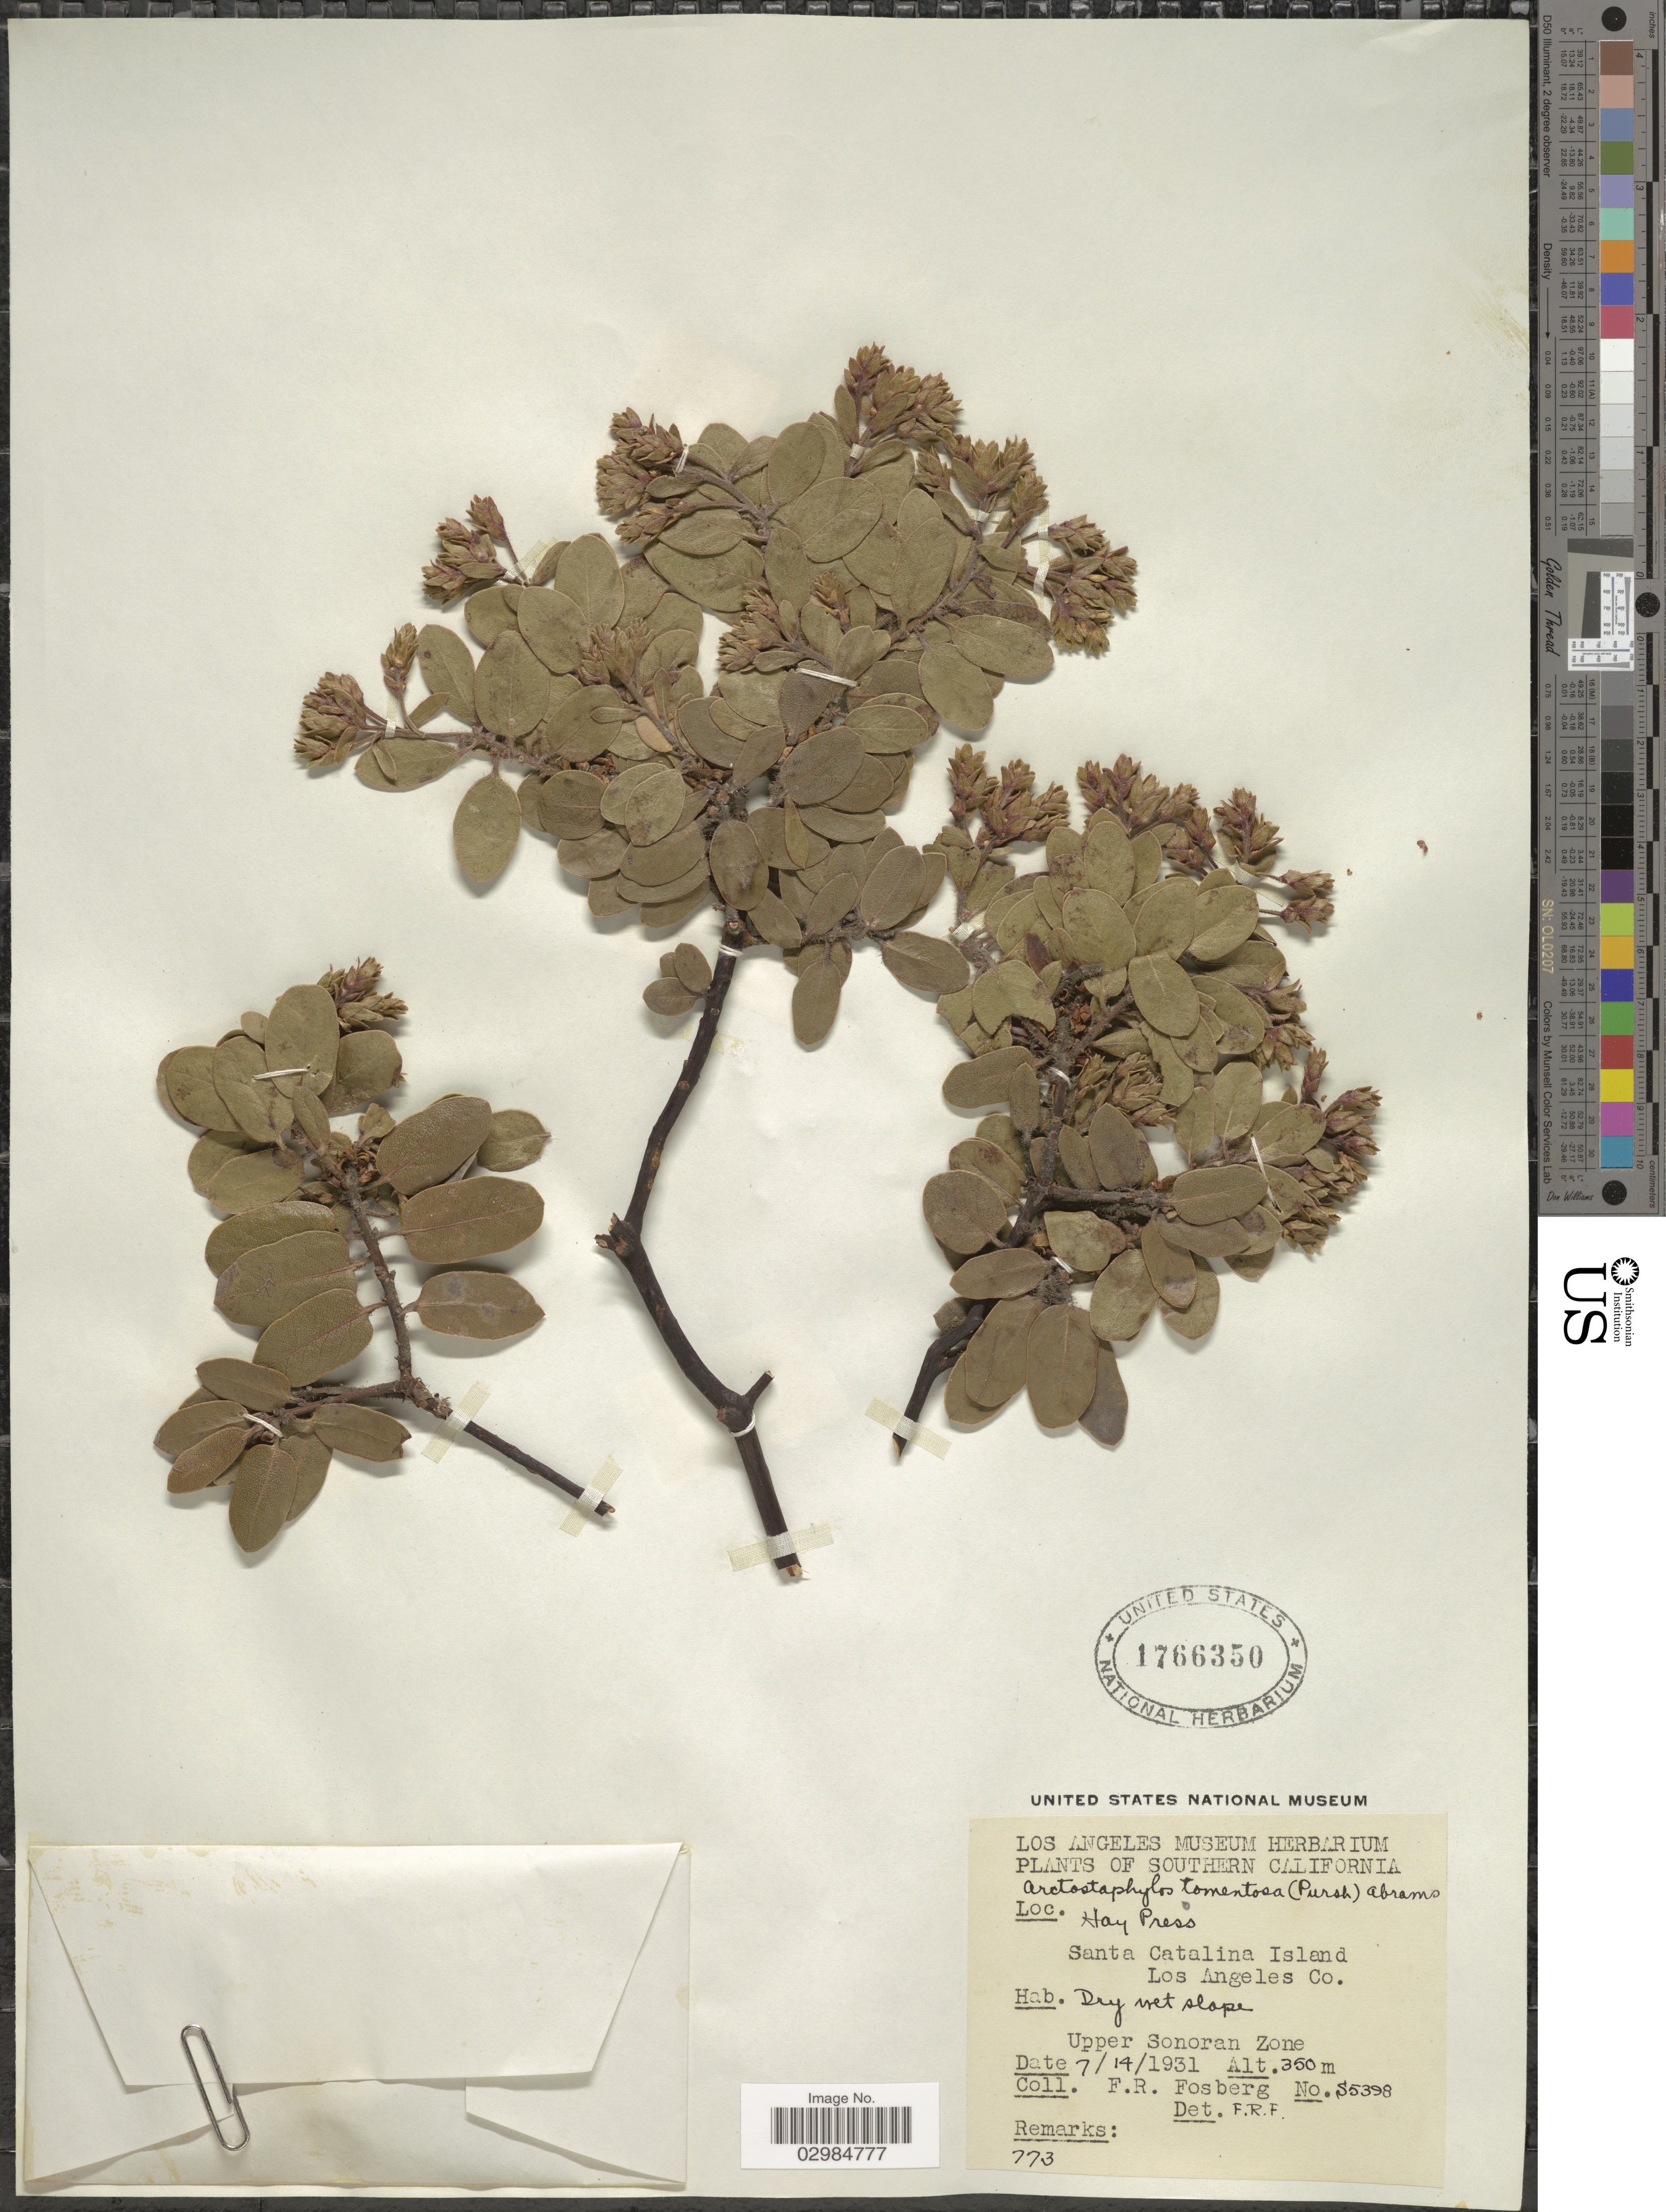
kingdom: Plantae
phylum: Tracheophyta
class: Magnoliopsida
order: Ericales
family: Ericaceae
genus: Arctostaphylos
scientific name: Arctostaphylos tomentosa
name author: (Pursh) Lindl.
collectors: F. R. Fosberg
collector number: S5398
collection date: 1931-07-14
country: United States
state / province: California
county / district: Los Angeles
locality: Southern California. Hay Press. Santa Catalina Island. Los Angeles Co.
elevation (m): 350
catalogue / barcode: US 1766350